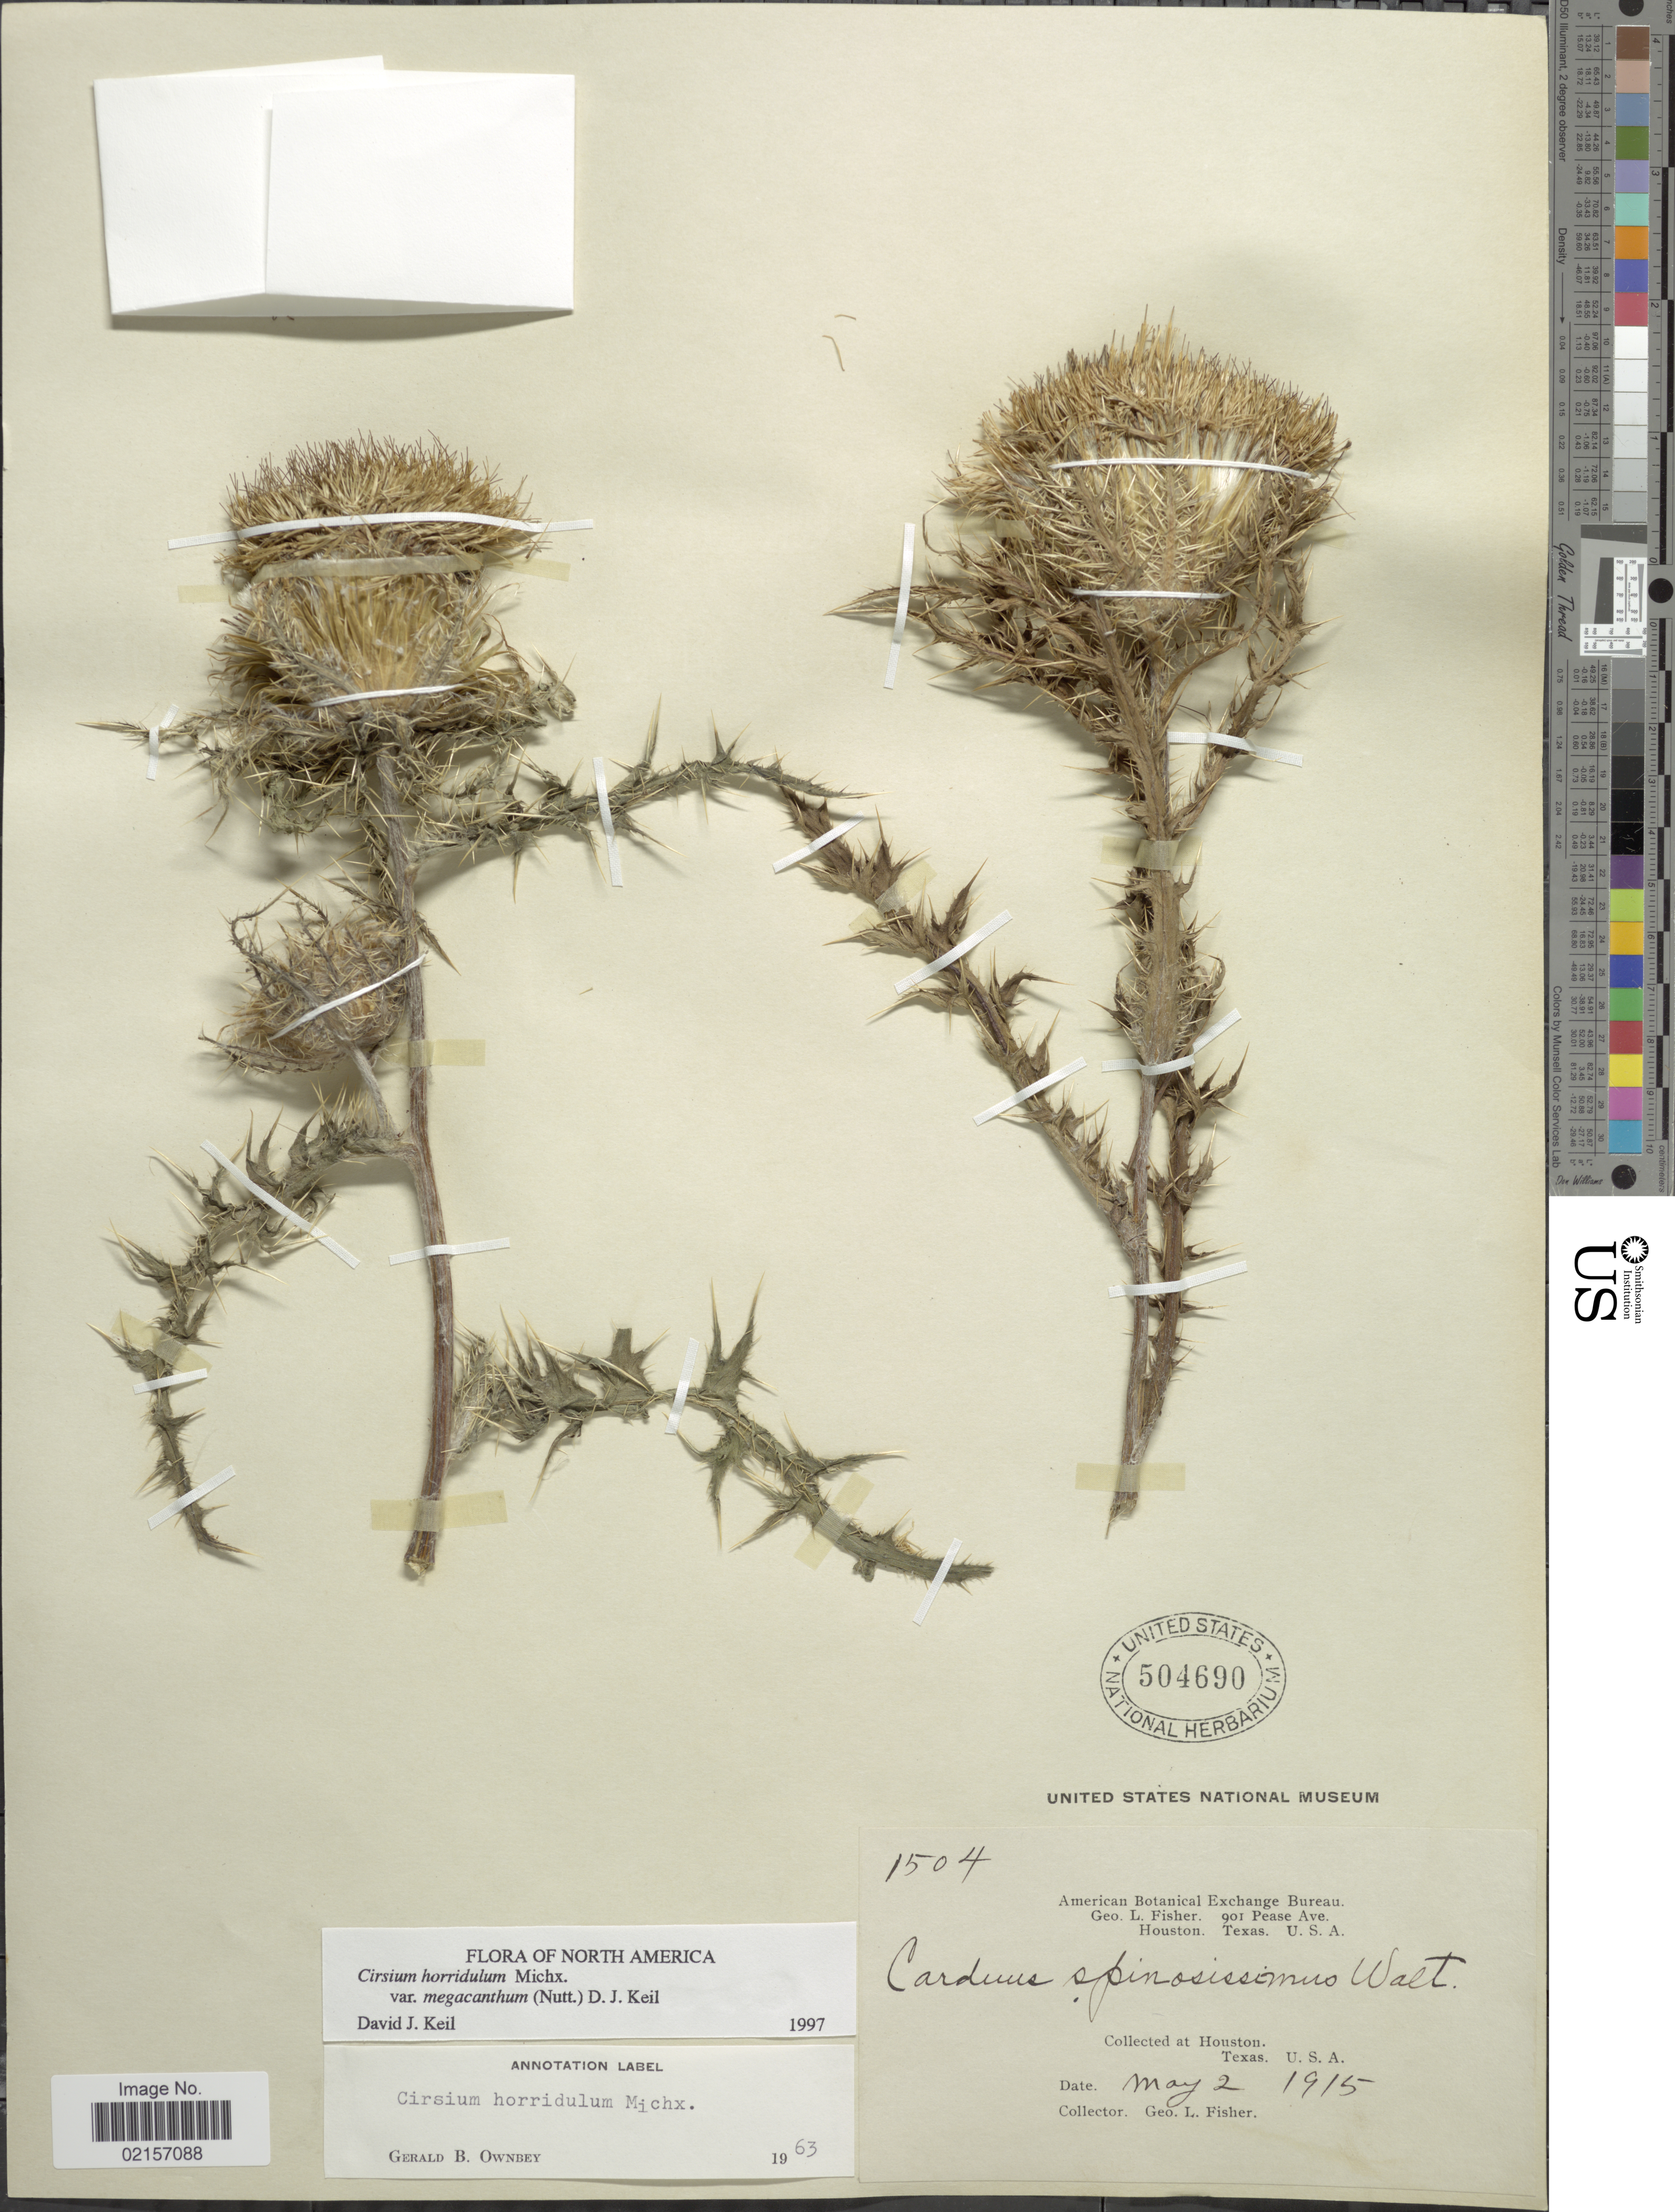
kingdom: Plantae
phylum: Tracheophyta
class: Magnoliopsida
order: Asterales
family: Asteraceae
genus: Cirsium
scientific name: Cirsium horridulum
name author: Michx.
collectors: G. L. Fisher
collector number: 1504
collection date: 1915-05-02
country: United States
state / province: Texas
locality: Houston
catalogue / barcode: US 504690